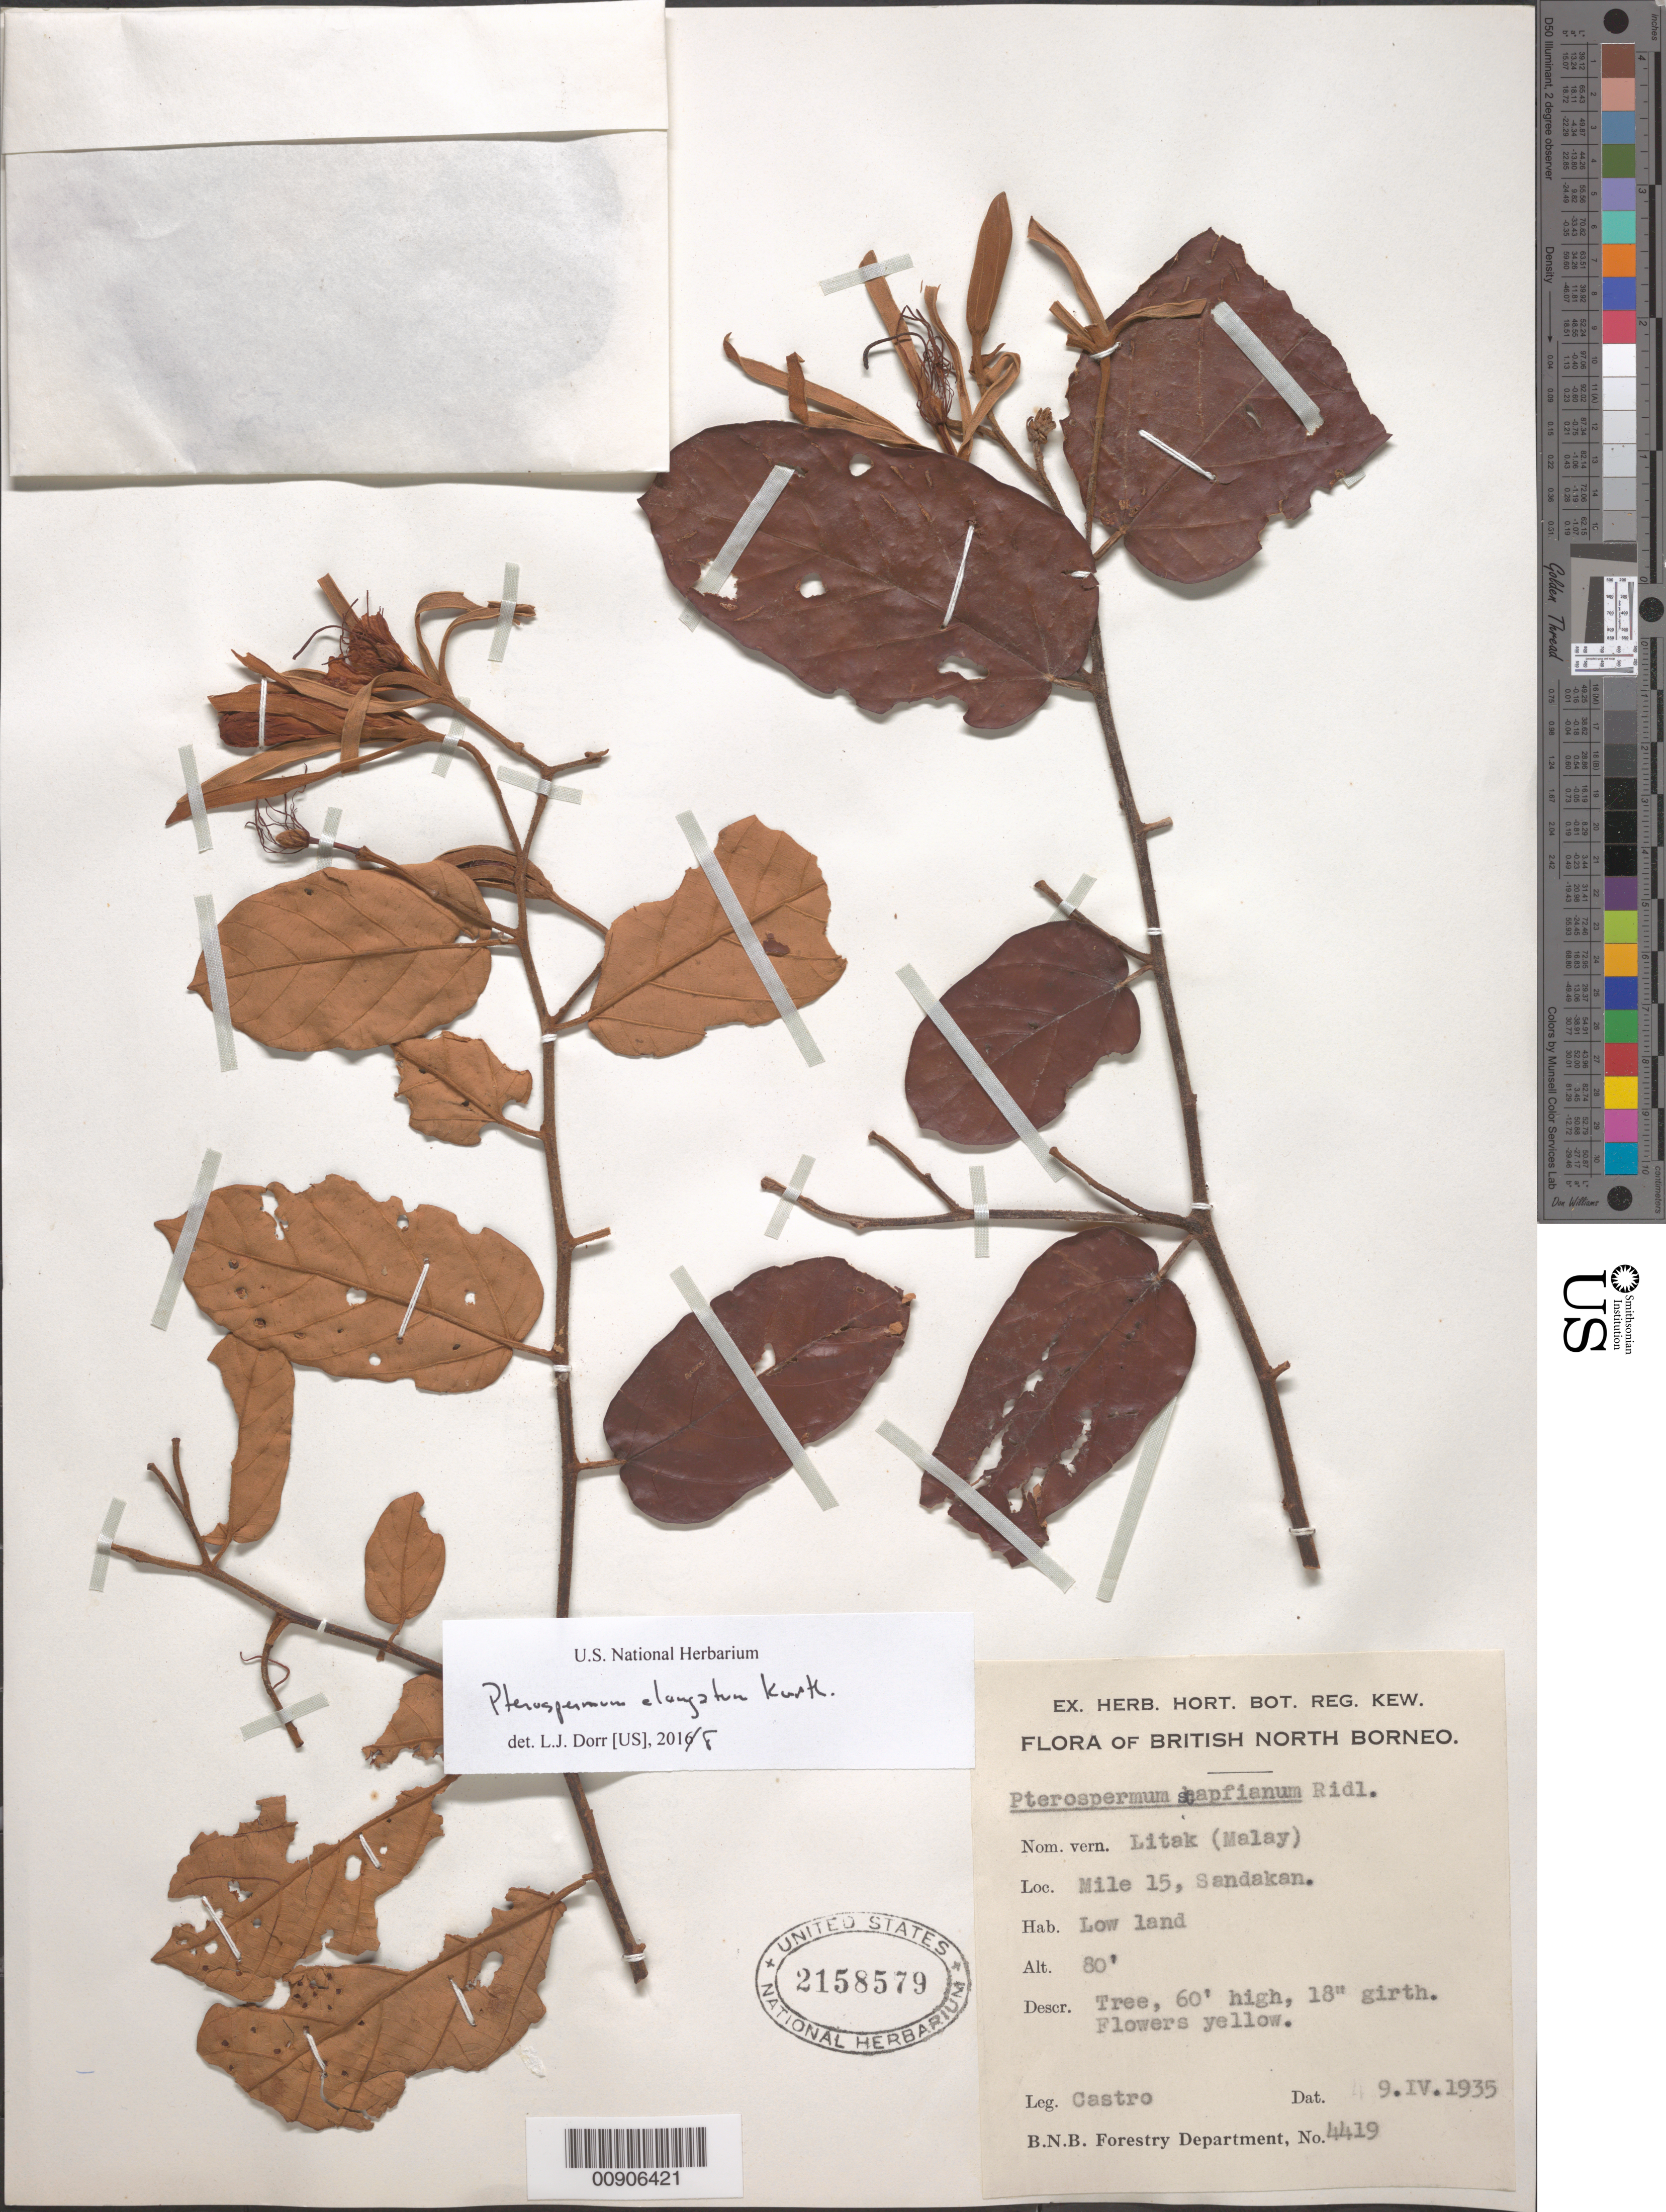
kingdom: Plantae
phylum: Tracheophyta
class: Magnoliopsida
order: Malvales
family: Malvaceae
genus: Pterospermum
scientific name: Pterospermum elongatum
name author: Korth.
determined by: Dorr, L. J., (BOT), Smithsonian Institution - National Museum of Natural History (UNITED STATES)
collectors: -. Castro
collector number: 4419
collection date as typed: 09 Apr 1935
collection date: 1935-04-09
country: Indonesia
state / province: Kalimantan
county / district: Kalimantan Barat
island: Borneo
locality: Mile 15, Sandakan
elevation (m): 24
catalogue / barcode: US 2158579